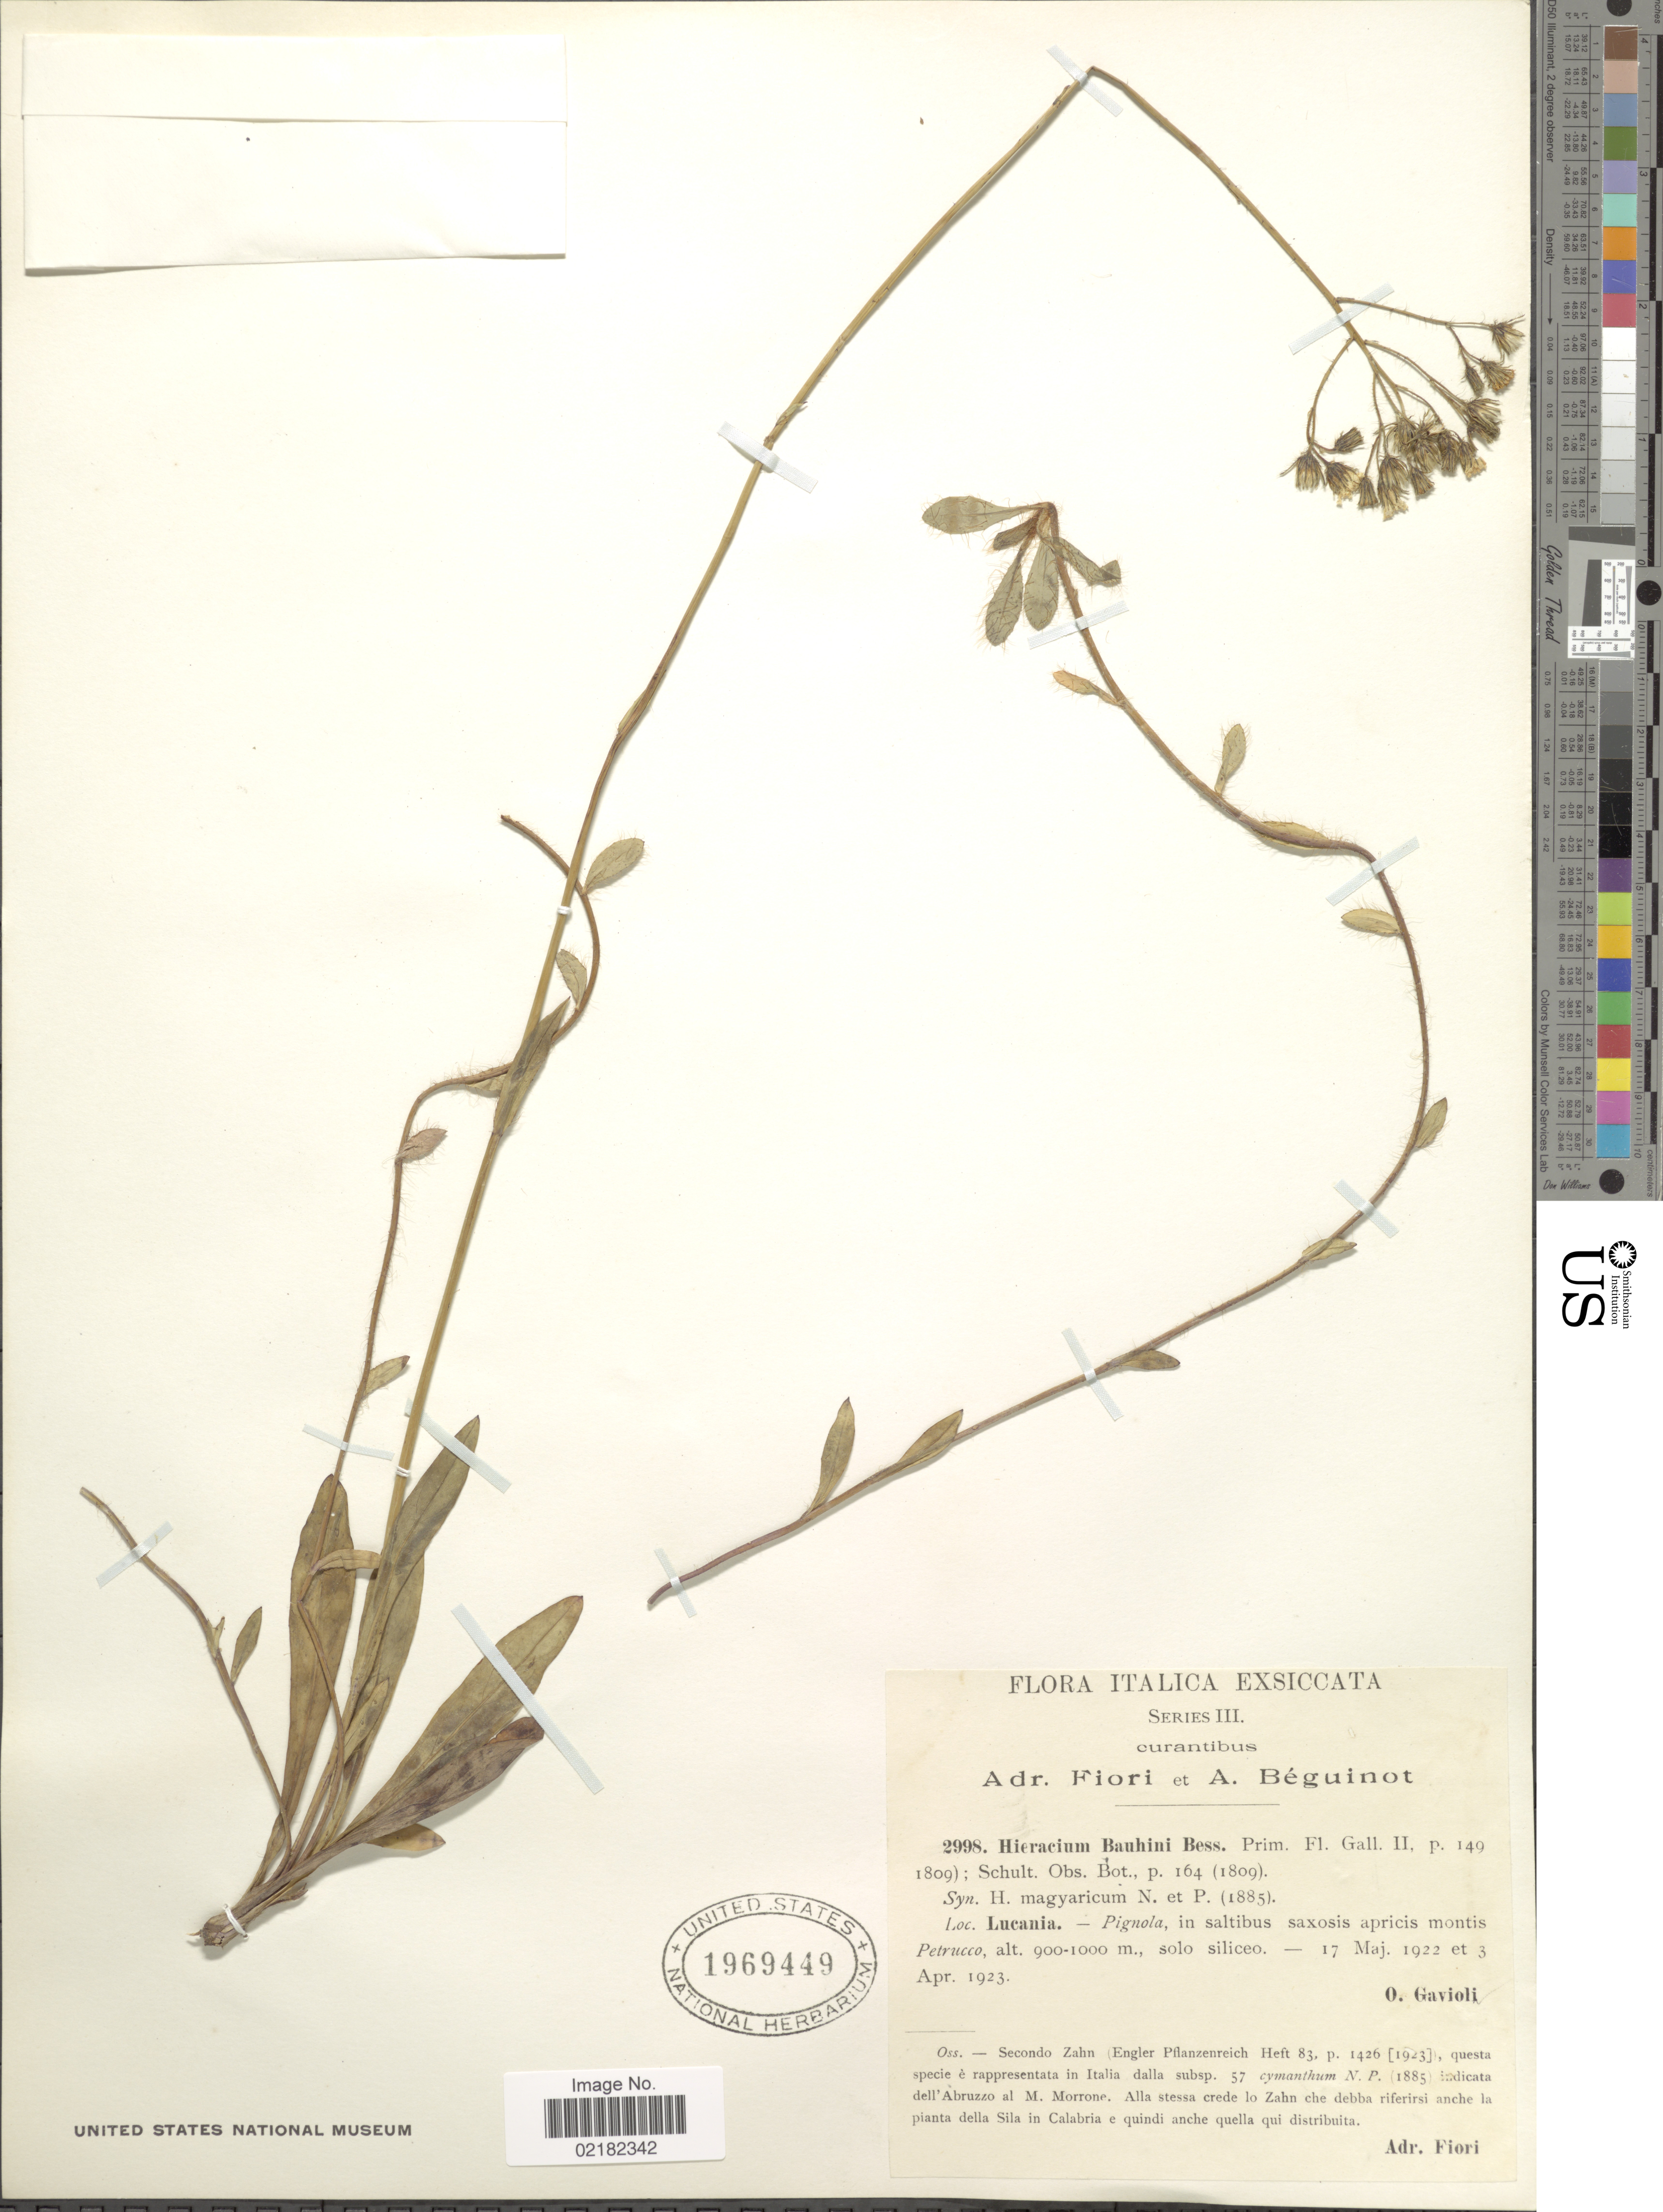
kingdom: Plantae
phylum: Tracheophyta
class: Magnoliopsida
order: Asterales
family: Asteraceae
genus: Hieracium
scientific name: Hieracium bauhini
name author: Schult.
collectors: O. Gavioli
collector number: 2998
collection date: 1922-05-17/1923-04-03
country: Italy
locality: Italica, Series III, curantibus, Lucania.-Pignola, in saltibus saxosis apricis montis Petrucco.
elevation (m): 900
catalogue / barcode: US 1969449